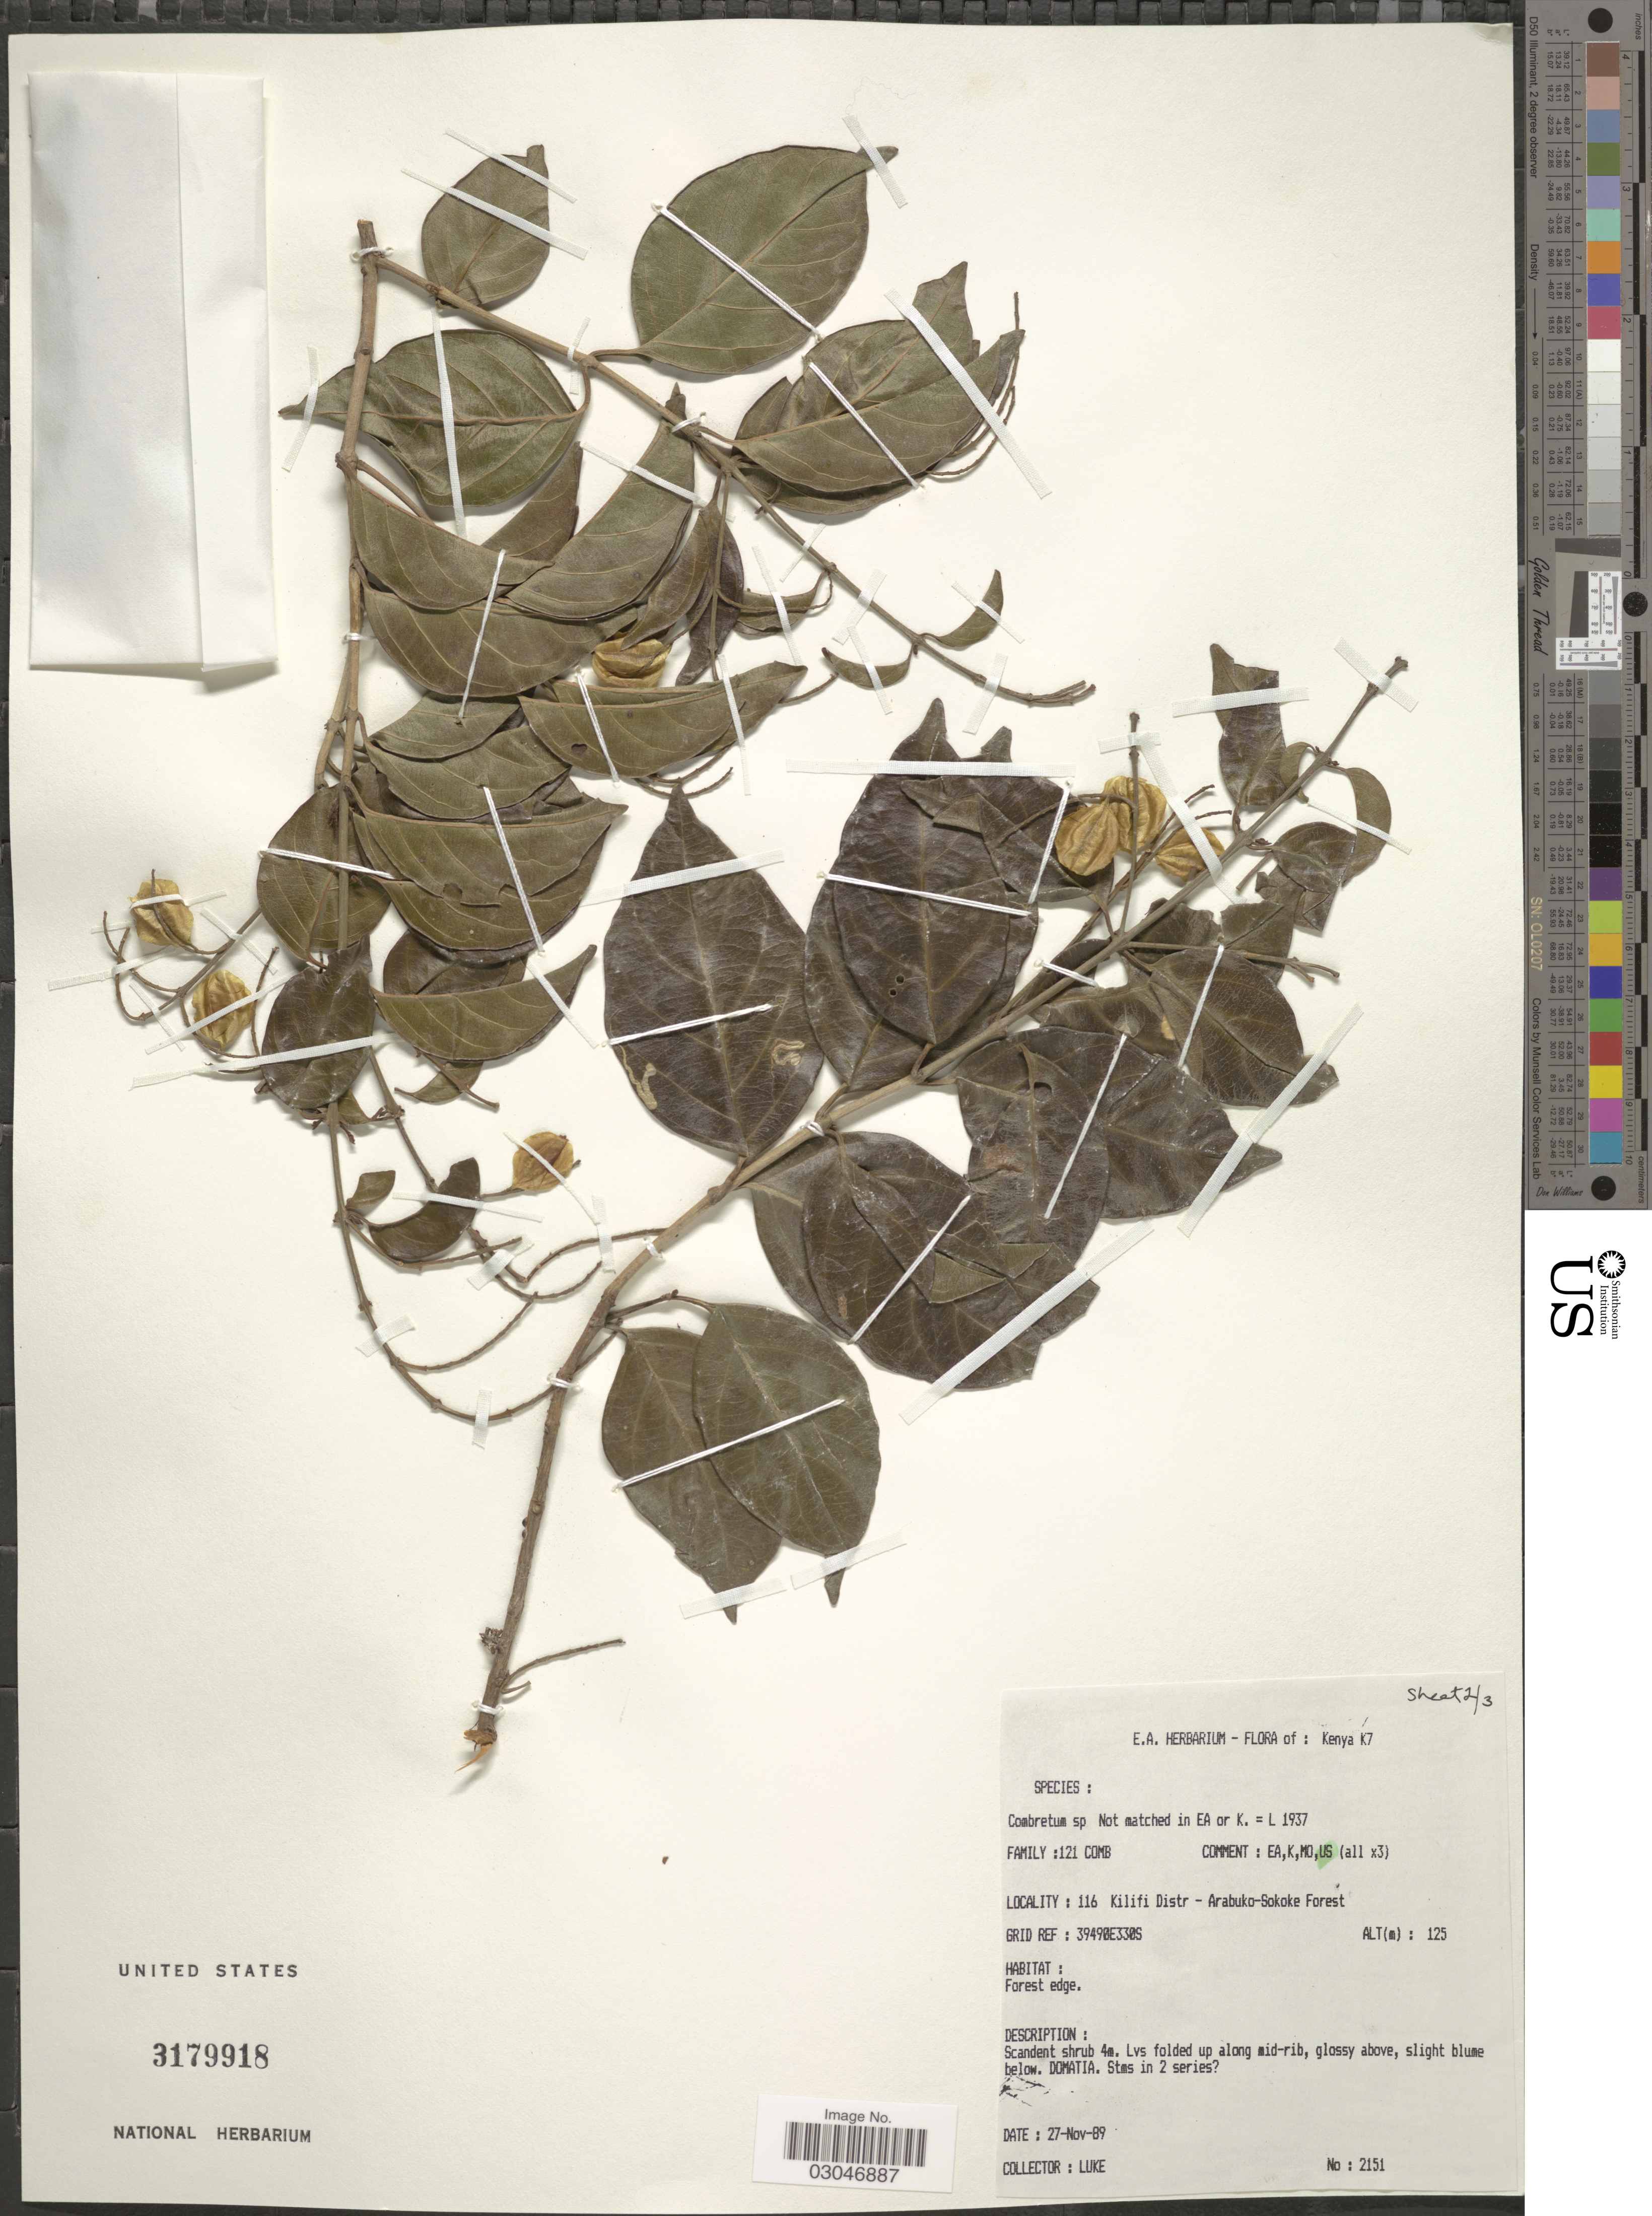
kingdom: Plantae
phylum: Tracheophyta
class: Magnoliopsida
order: Myrtales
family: Combretaceae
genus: Combretum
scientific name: Combretum sp.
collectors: -. Luke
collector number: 2151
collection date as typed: Transcribed d/m/y: 27/11/89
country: Kenya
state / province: Kilifi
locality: K7, 116 Kilifi Distr - Arabuko-Sokoke Forest.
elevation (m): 125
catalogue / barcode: US 3179918